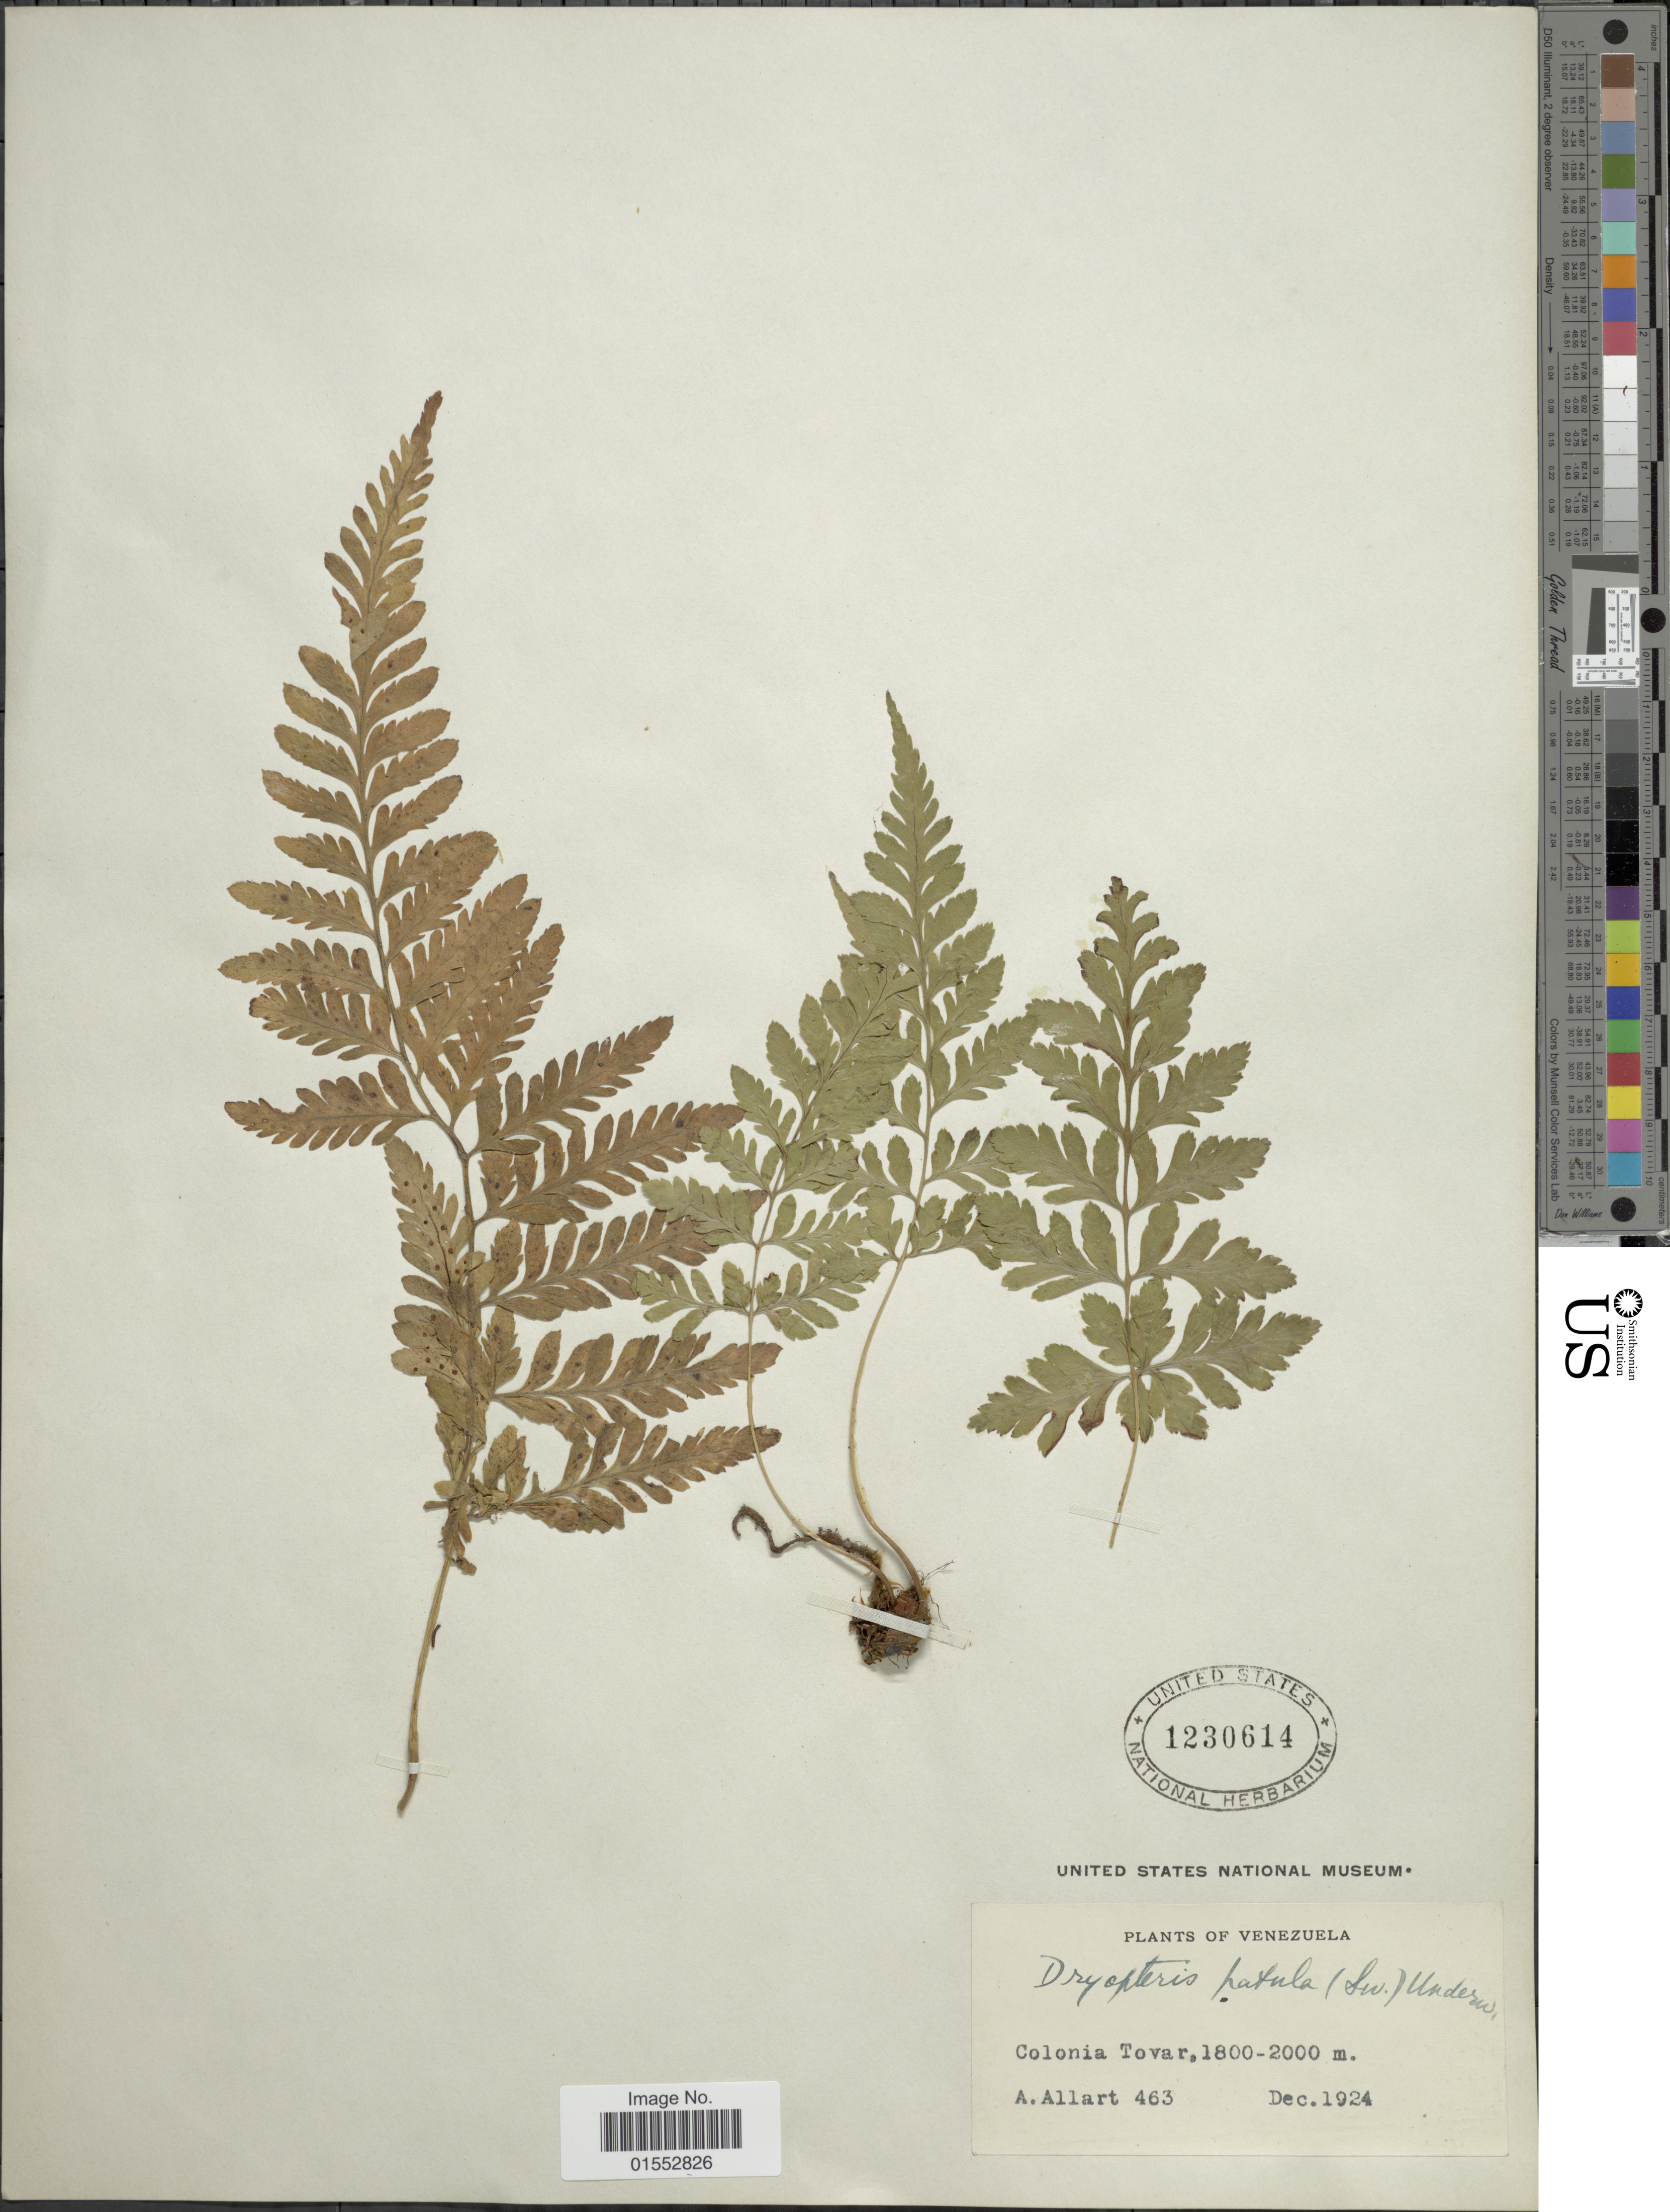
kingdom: Plantae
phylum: Tracheophyta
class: Polypodiopsida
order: Polypodiales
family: Dryopteridaceae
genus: Dryopteris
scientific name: Dryopteris patula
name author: (Sw.) Underw.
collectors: A. Allart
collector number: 463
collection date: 1924-12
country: Venezuela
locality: Colonia Tovar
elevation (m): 1800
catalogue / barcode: US 1230614